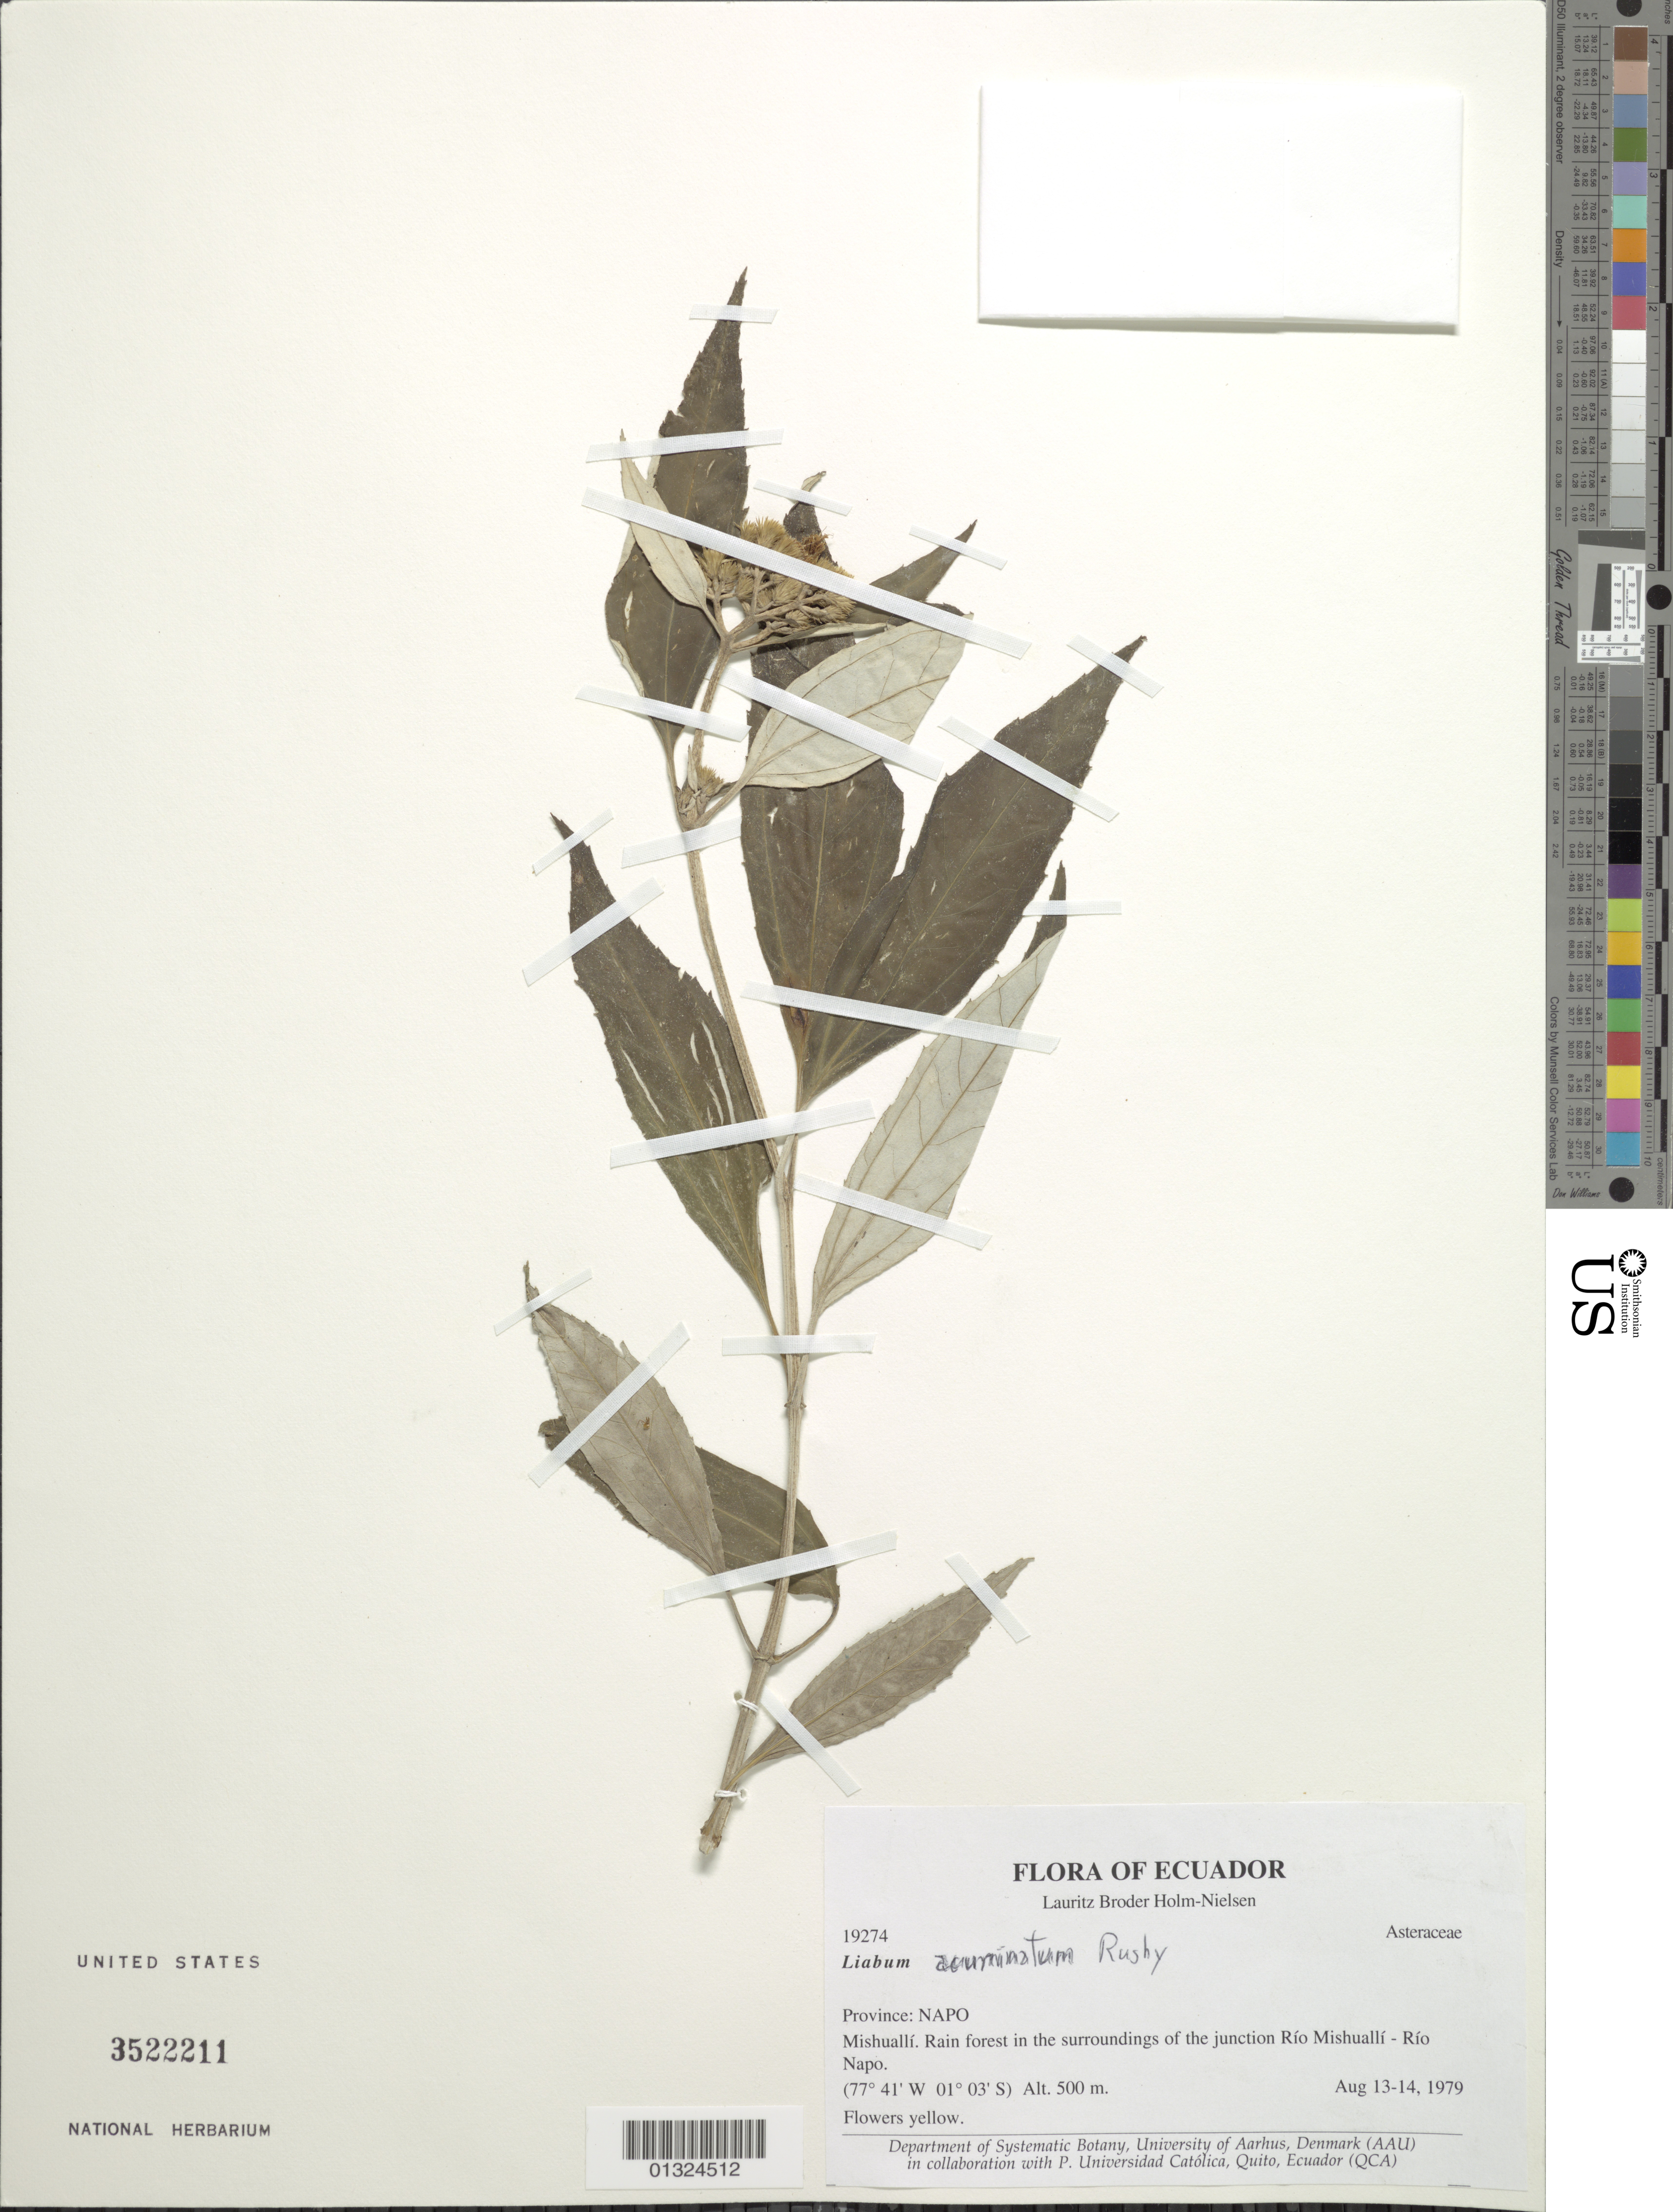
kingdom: Plantae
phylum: Tracheophyta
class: Magnoliopsida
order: Asterales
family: Asteraceae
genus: Liabum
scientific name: Liabum acuminatum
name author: Rusby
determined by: Robinson, Harold E., (US)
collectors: L. B. Holm-Nielsen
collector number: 19274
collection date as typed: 13-14 Aug 1979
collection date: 1979-08-13/1979-08-14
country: Ecuador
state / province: Napo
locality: Misahualli, in the surroundings of the junction Rio Mishualli - Rio Napo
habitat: rainforest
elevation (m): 500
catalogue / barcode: US 3522211